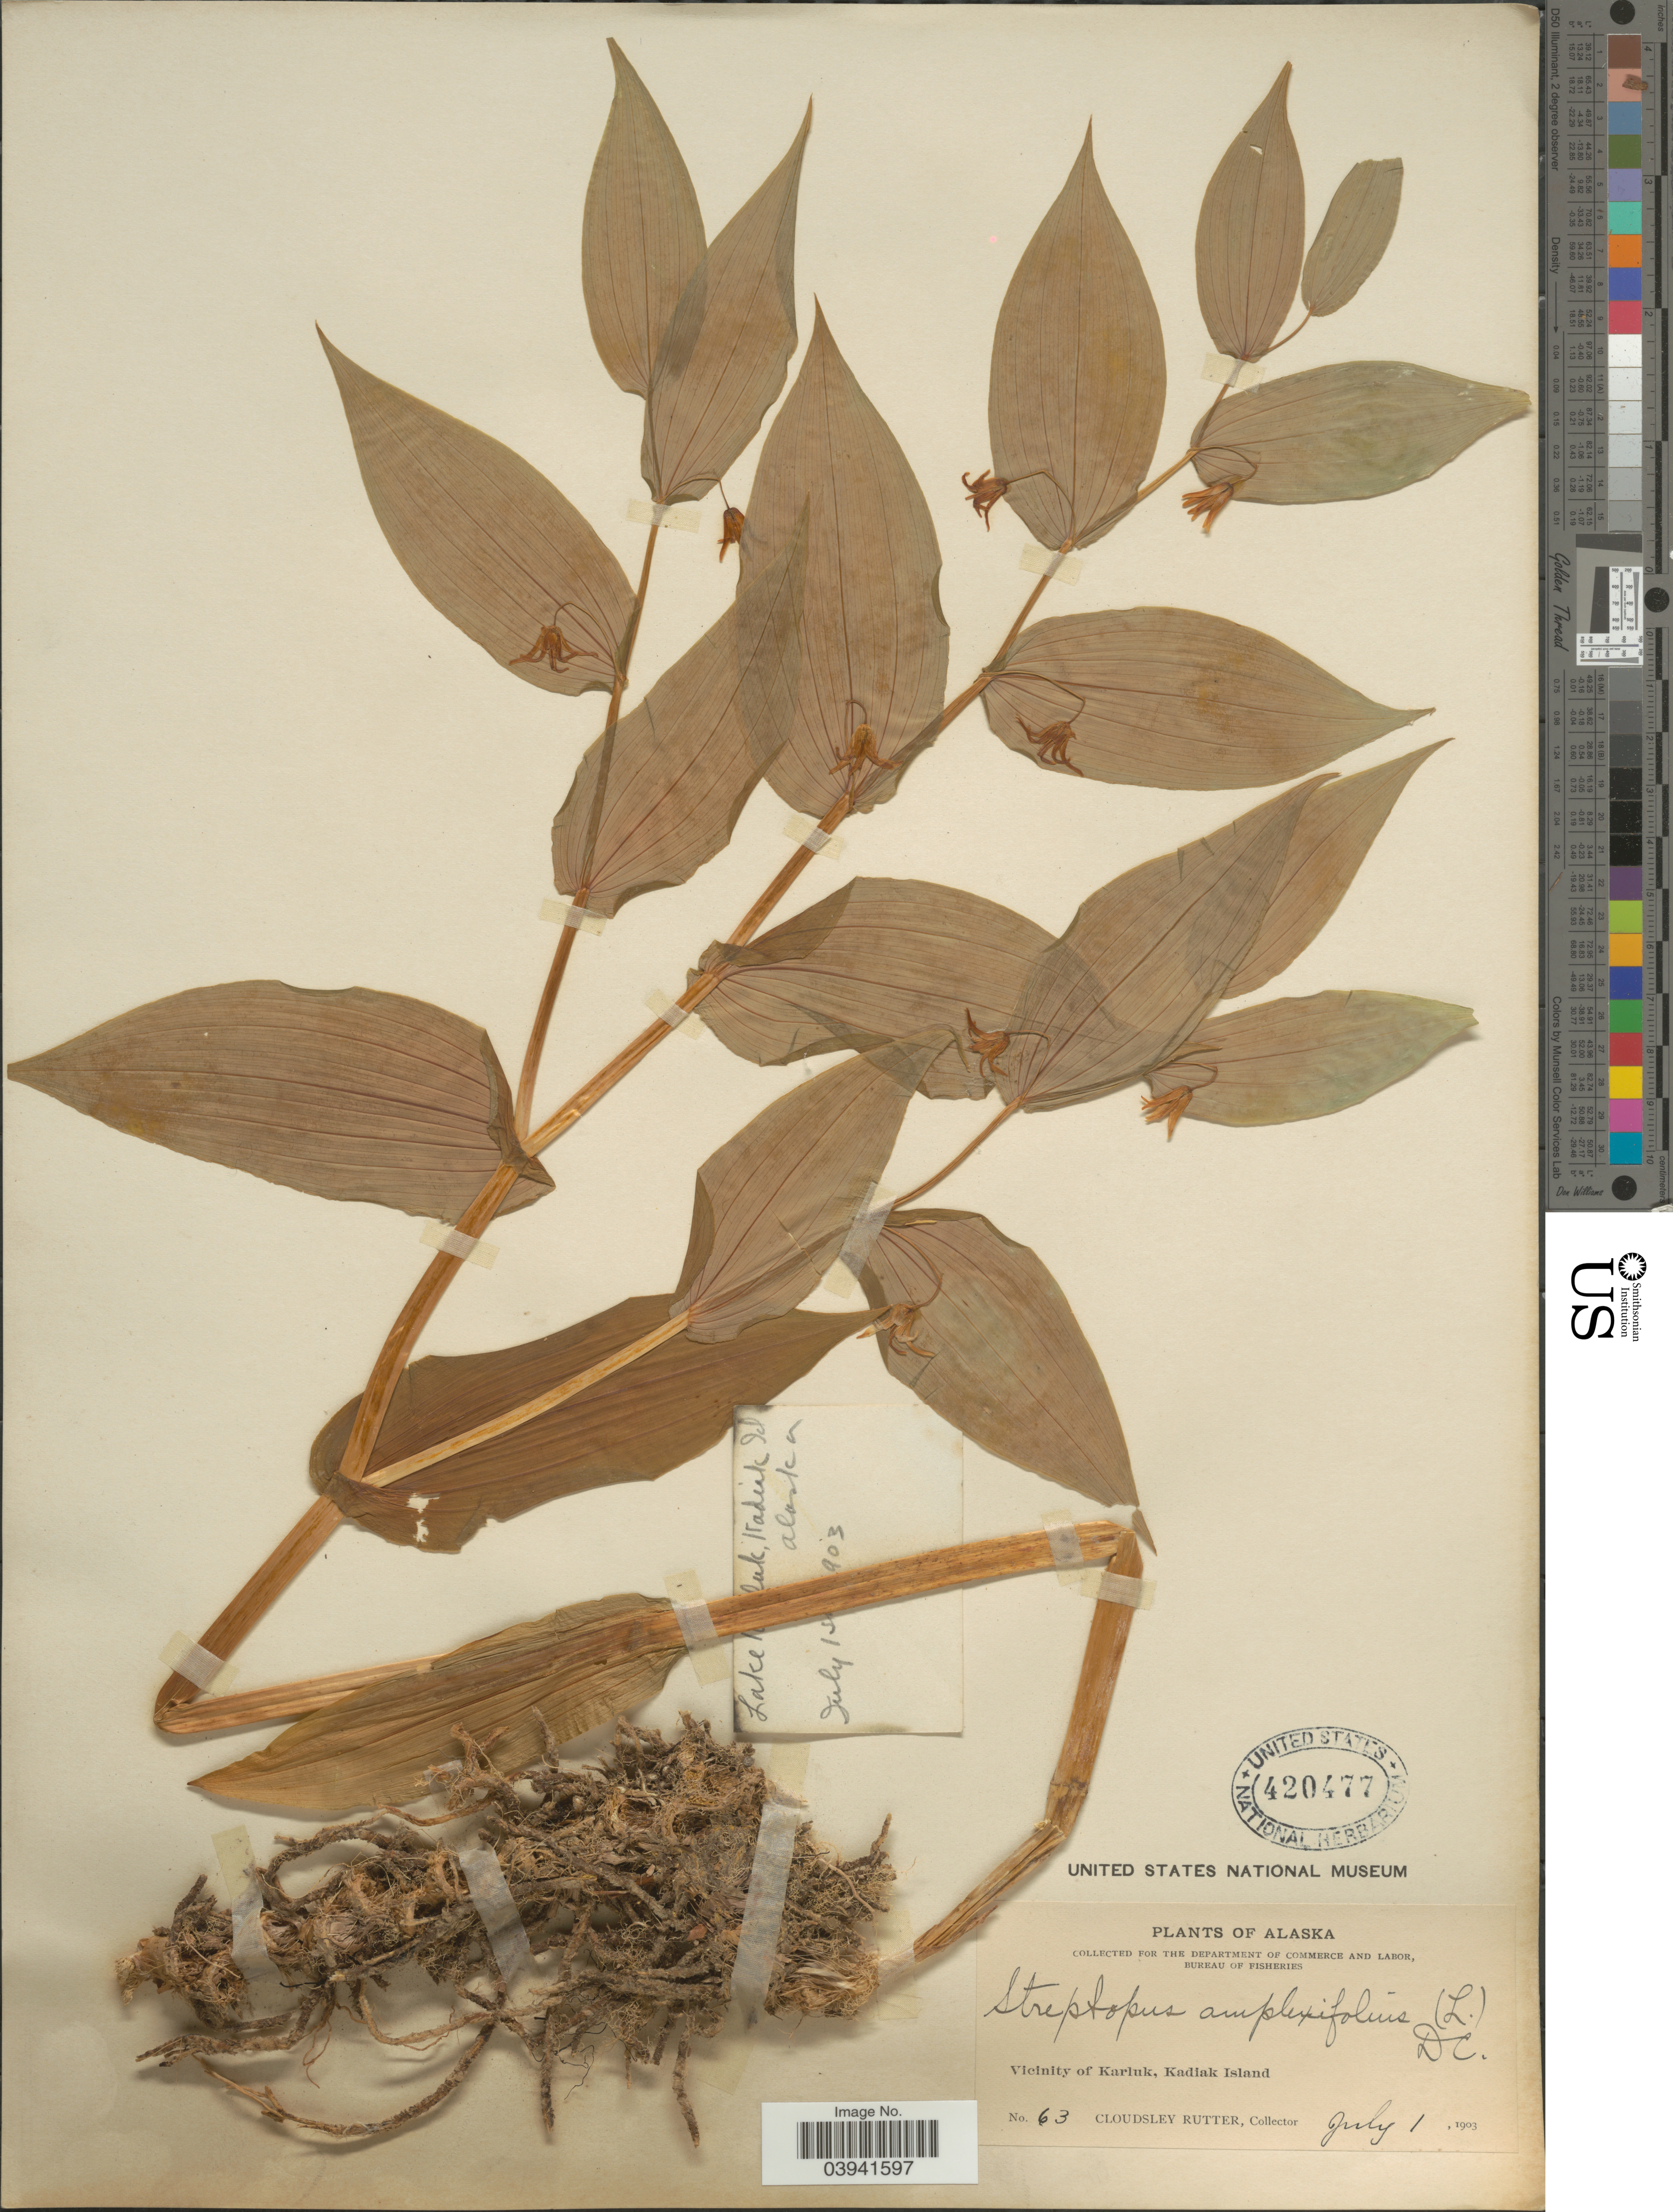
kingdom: Plantae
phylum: Tracheophyta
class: Liliopsida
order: Liliales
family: Liliaceae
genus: Streptopus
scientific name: Streptopus amplexifolius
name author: (L.) DC.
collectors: C. Rutter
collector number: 63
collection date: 1903-07-01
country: United States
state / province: Alaska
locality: Vicinity of Karluk, Kadiak Island.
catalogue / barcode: US 420477